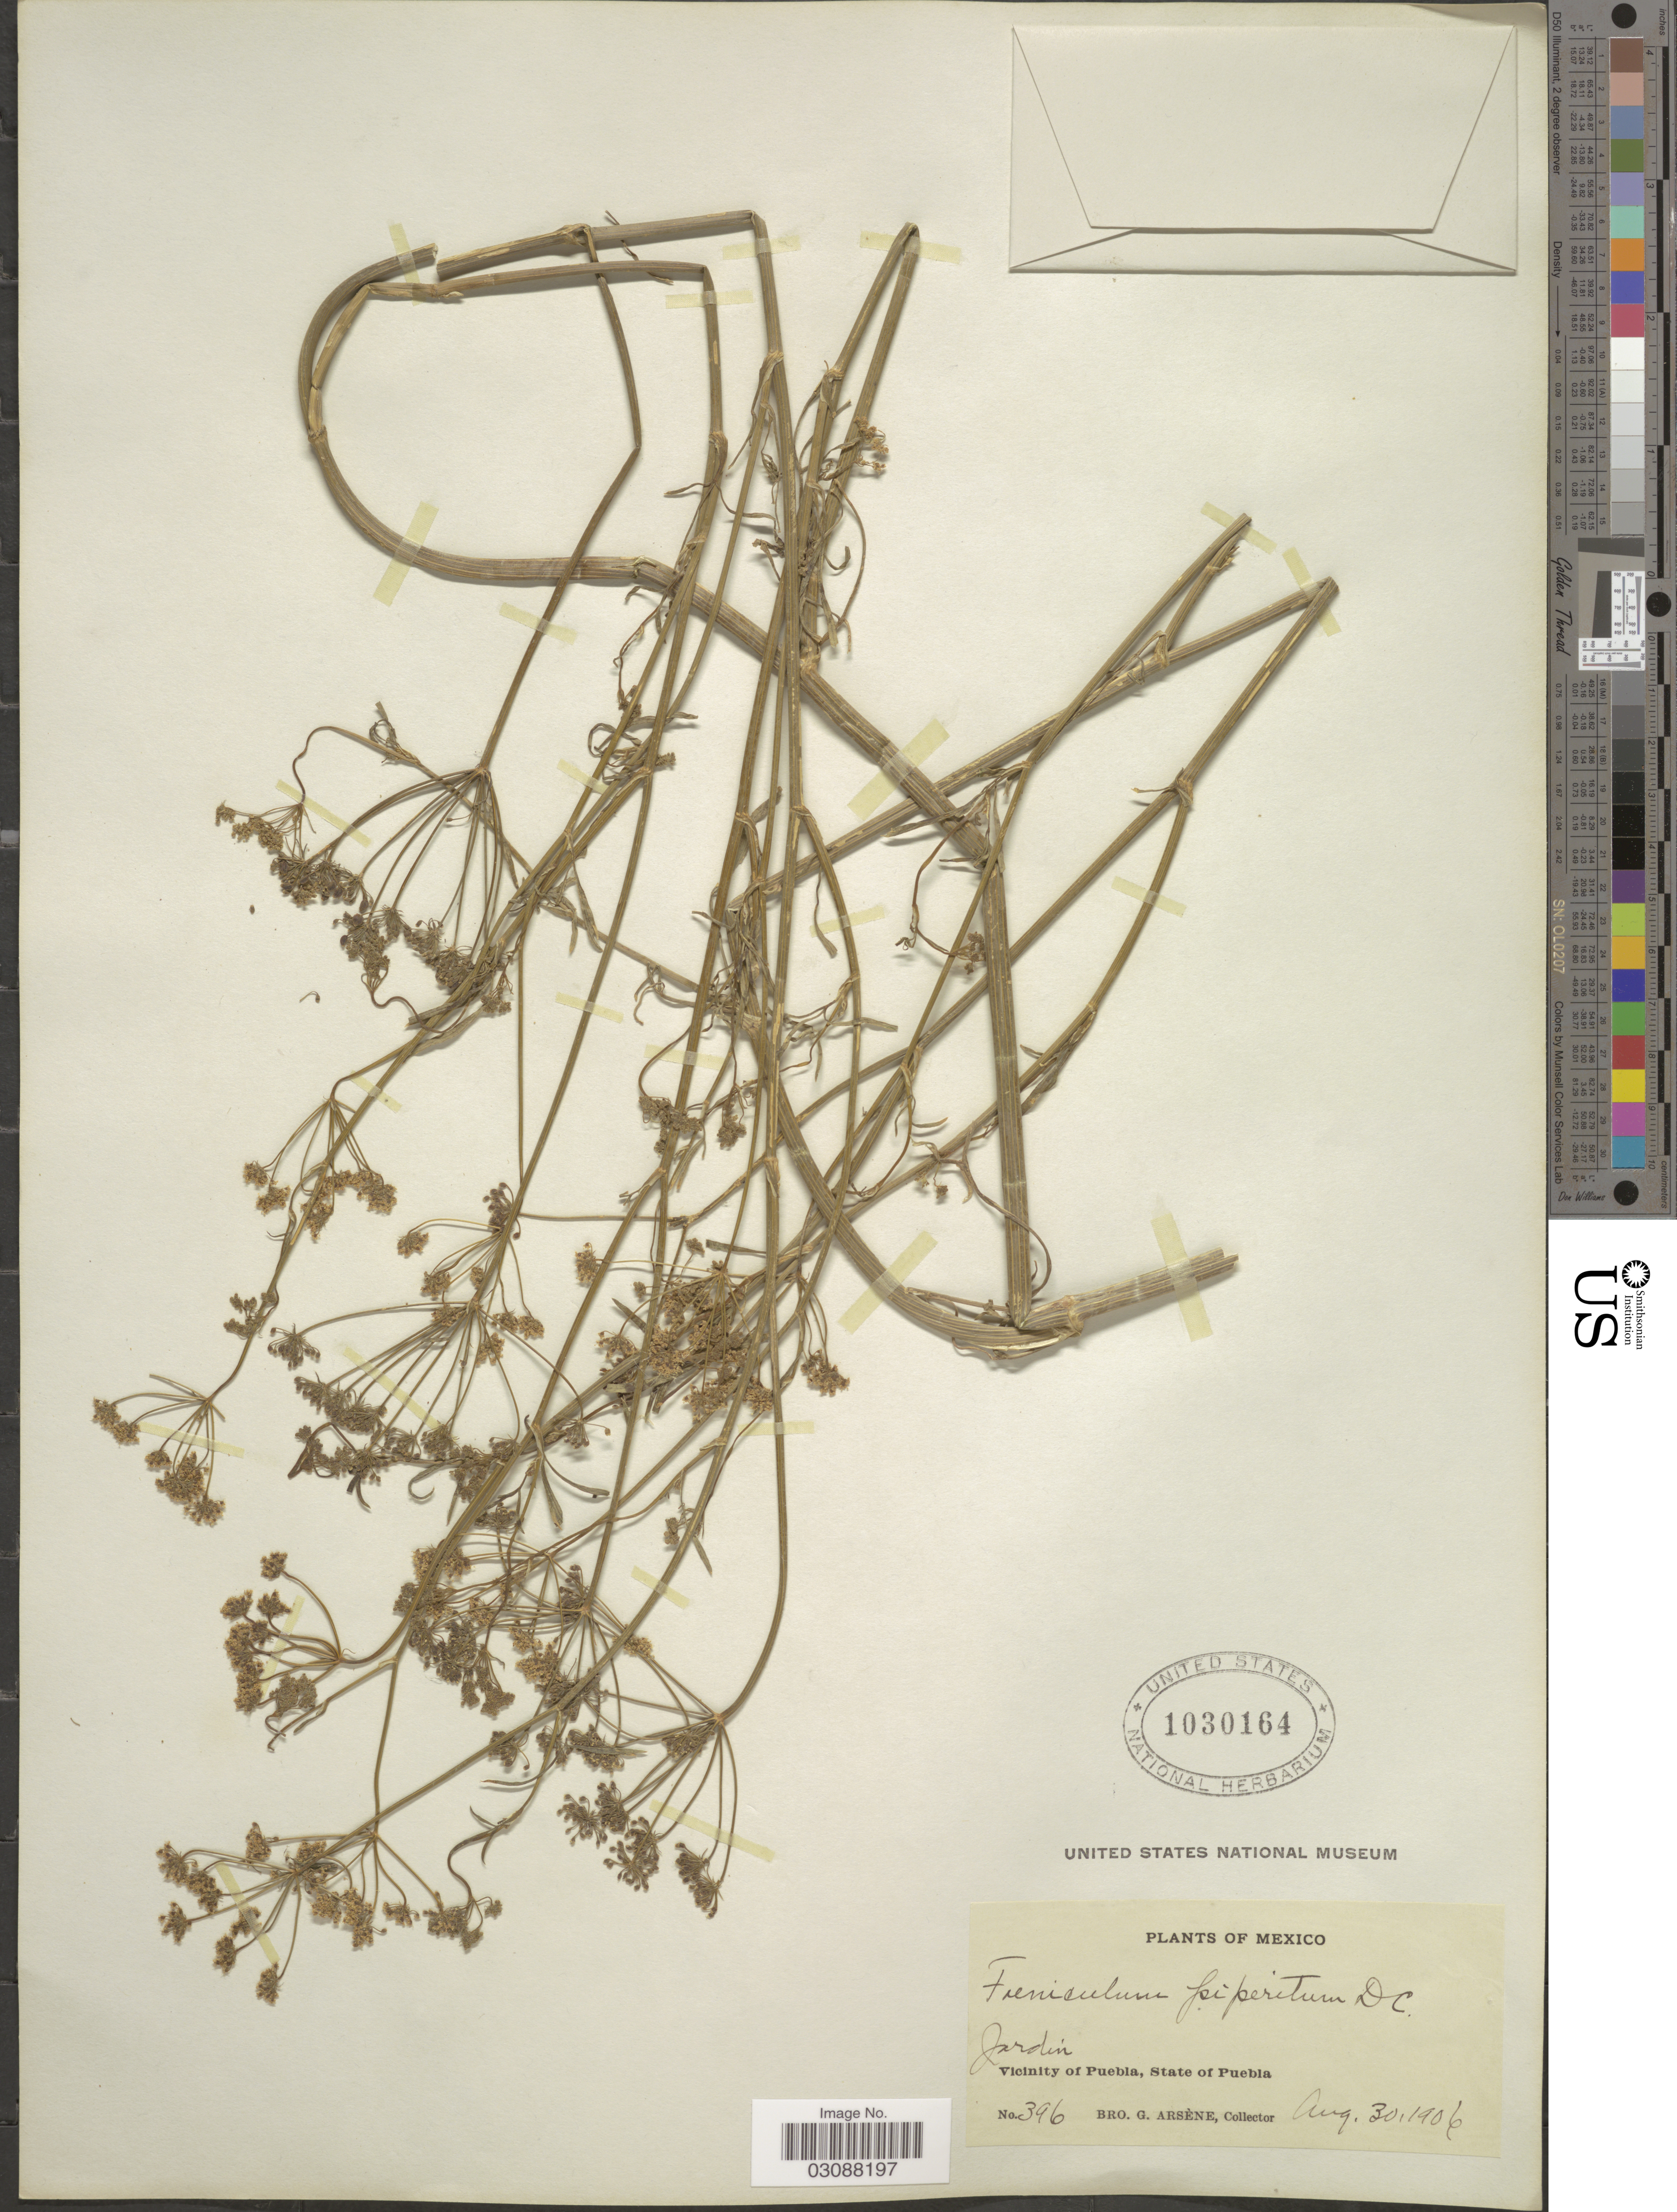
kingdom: Plantae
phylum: Tracheophyta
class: Magnoliopsida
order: Apiales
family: Apiaceae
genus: Foeniculum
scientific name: Foeniculum vulgare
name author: Mill.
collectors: Bro. G. Arsène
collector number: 396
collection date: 1906-08-30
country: Mexico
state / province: Puebla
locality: Jardin. Vicinity of Puebla.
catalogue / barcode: US 1030164